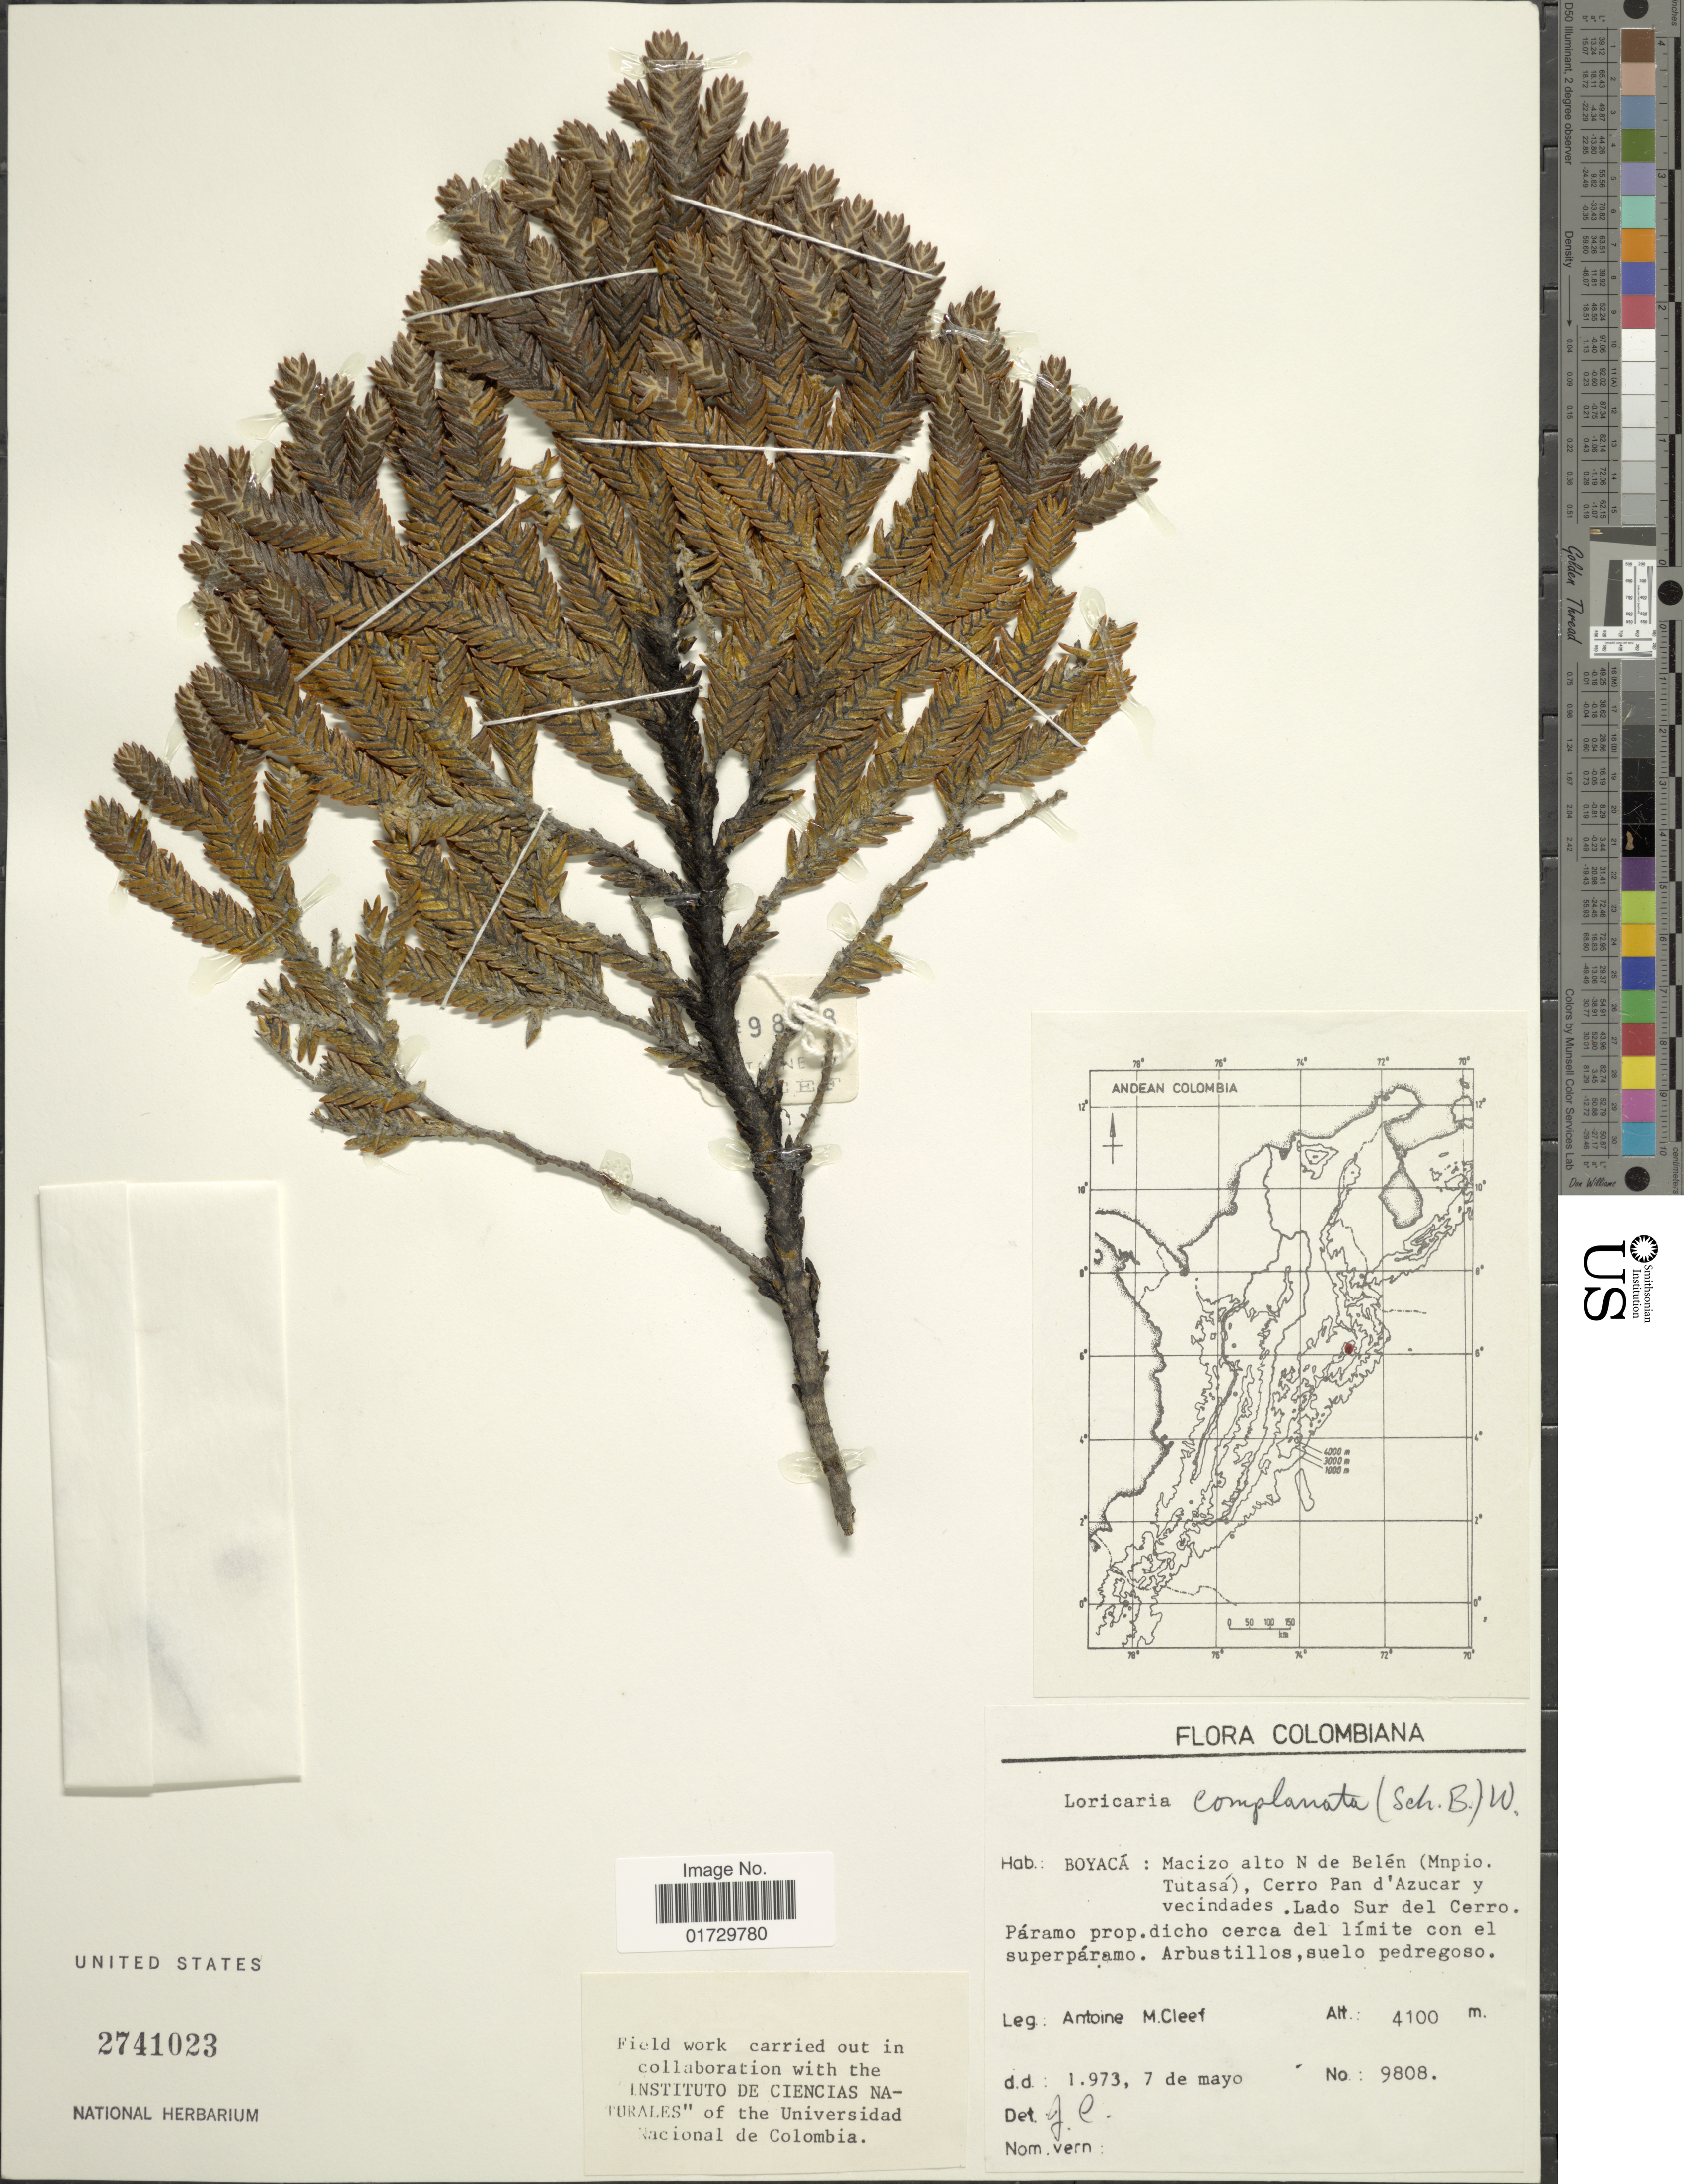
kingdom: Plantae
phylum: Tracheophyta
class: Magnoliopsida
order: Asterales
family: Asteraceae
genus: Loricaria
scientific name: Loricaria complanata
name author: (Sch. Bip.) Wedd.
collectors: A. M. Cleef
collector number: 9808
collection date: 1973-05-07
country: Colombia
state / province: Boyacá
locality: Macizo alto N de Belen (Mnpio. Tutasa), Cerro Pan d' Azucar y vecindades. Lado Sur del Cerro.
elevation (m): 4100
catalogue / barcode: US 2741023